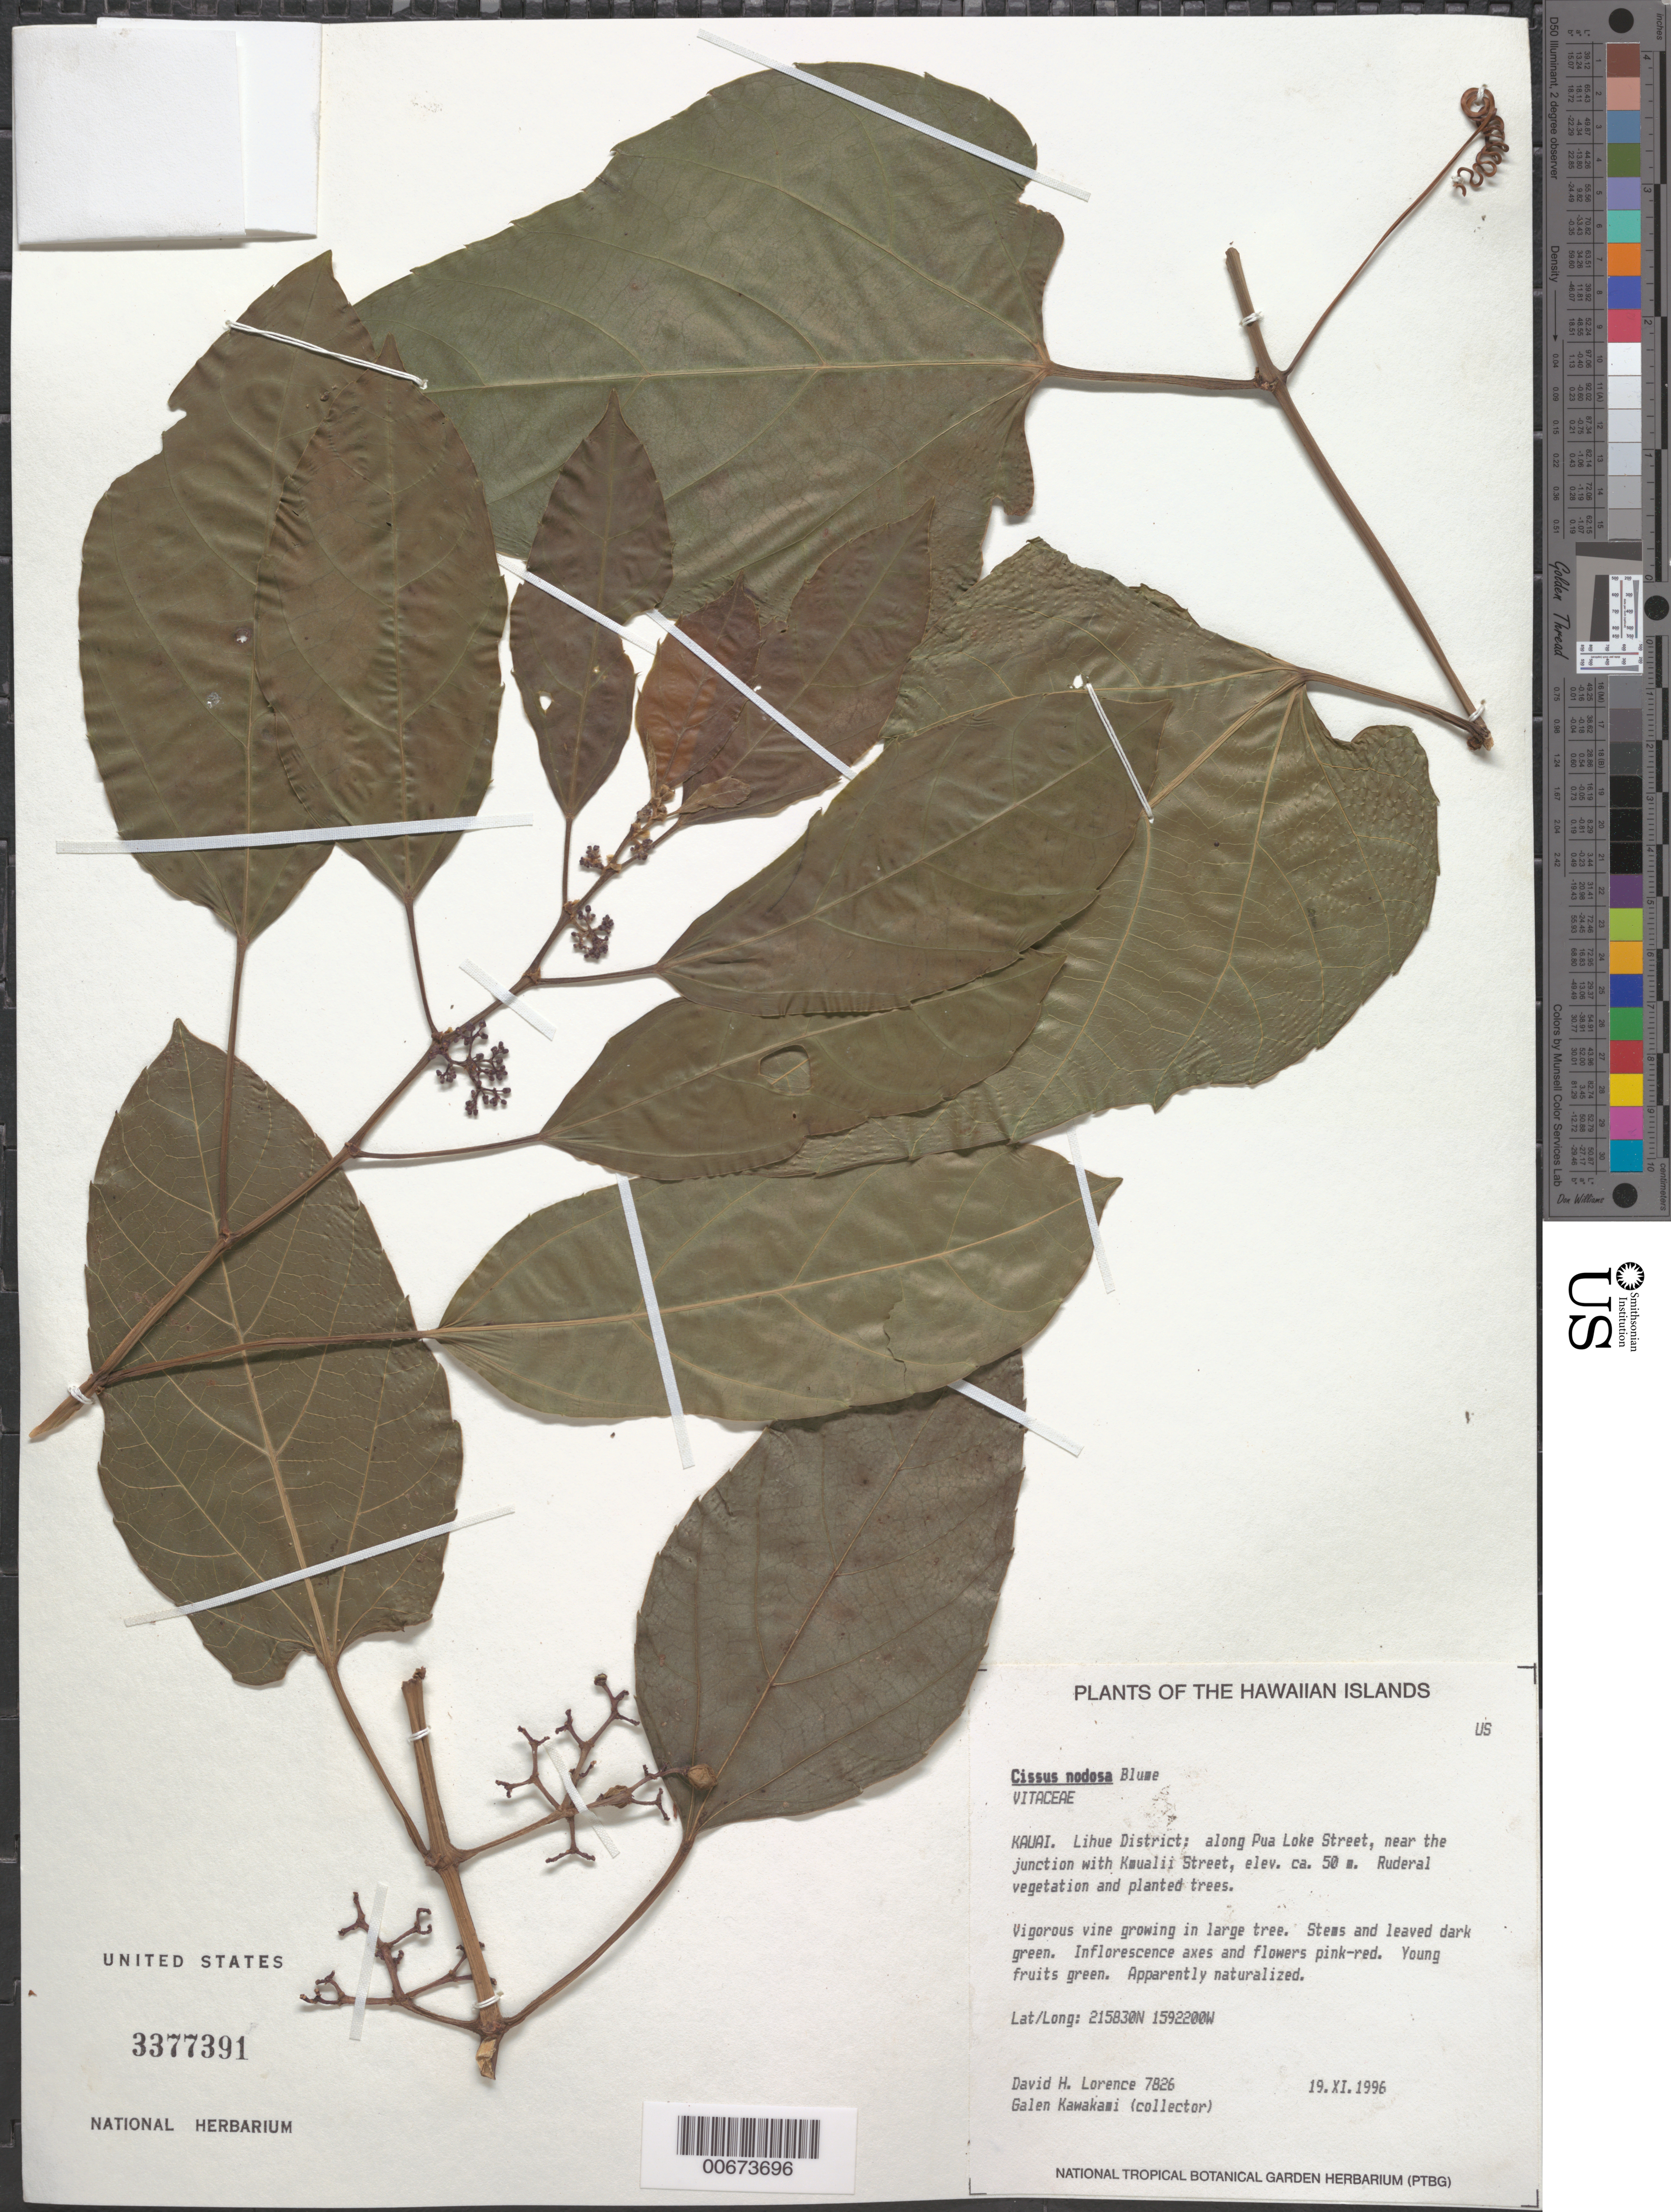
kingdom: Plantae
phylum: Tracheophyta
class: Magnoliopsida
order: Vitales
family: Vitaceae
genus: Cissus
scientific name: Cissus nodosa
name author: Blume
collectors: D. Lorence & G. Kawakami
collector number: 7826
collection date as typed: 19 Nov 1996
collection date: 1996-11-19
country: United States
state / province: Hawaii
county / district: Kauai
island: Kaua'i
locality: Lihue District, along Pua Loke Street, near the junction with Kmauli'i Street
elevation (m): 50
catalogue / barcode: US 3377391